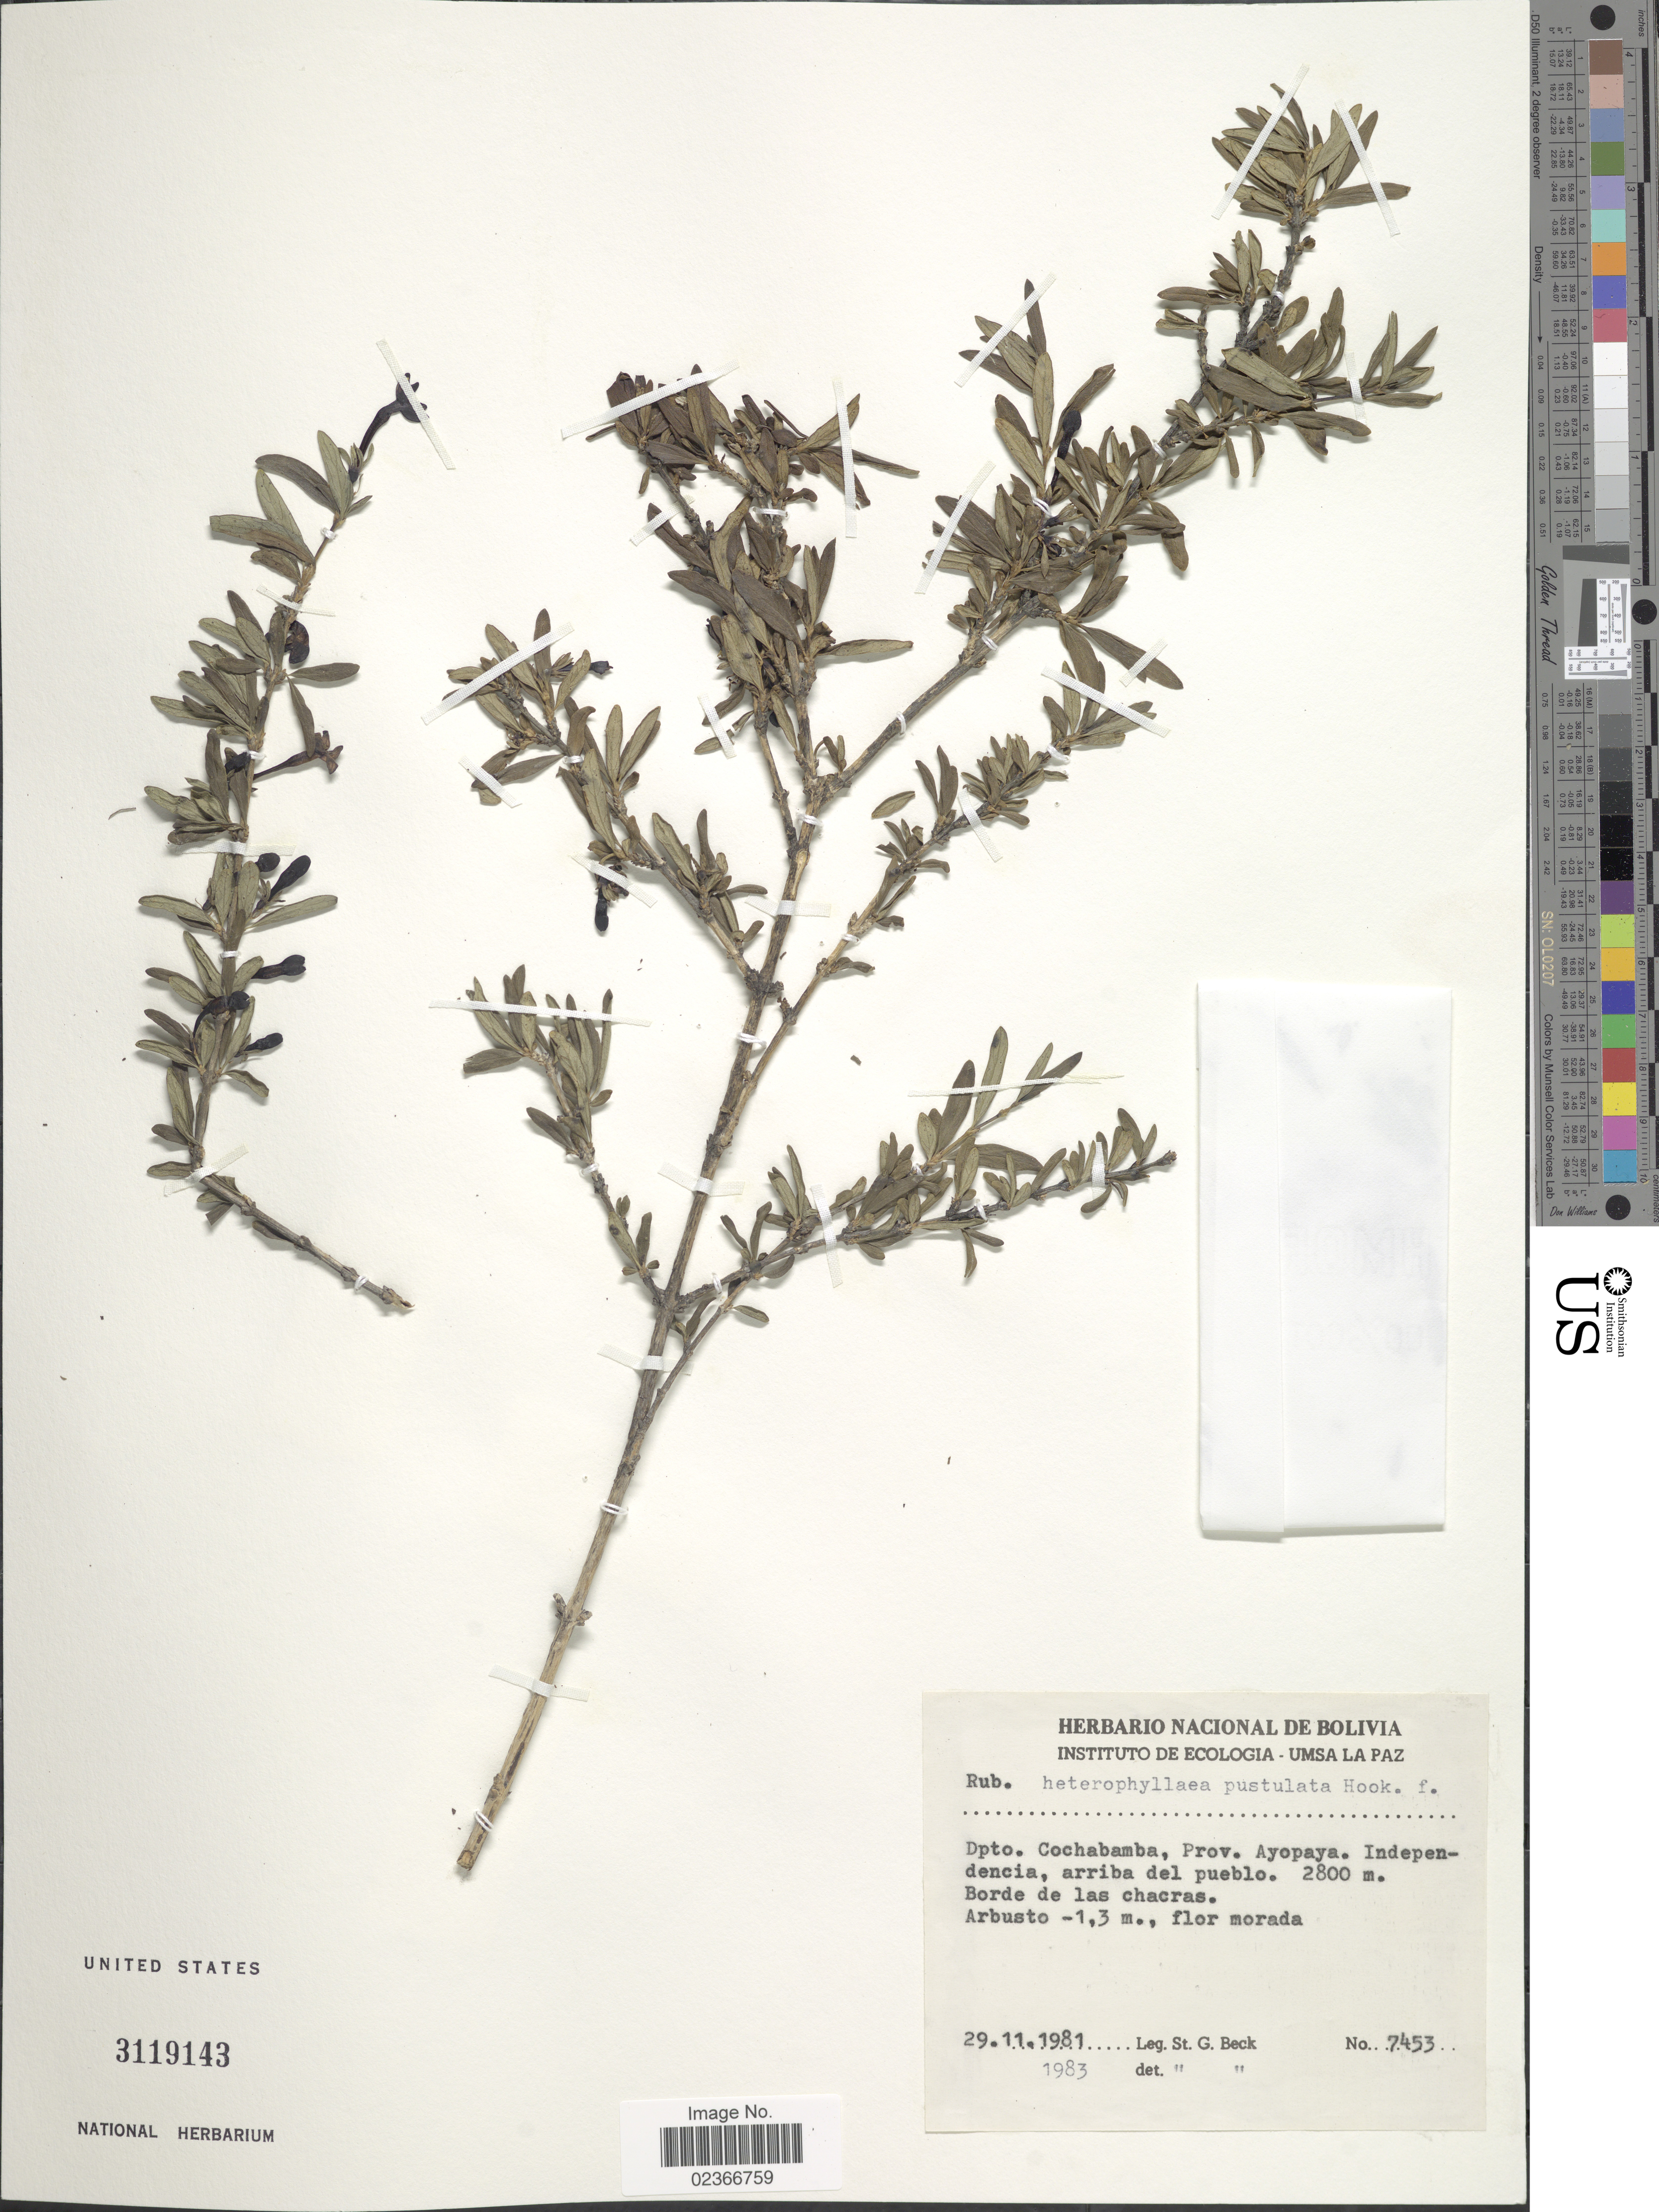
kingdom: Plantae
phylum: Tracheophyta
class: Magnoliopsida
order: Gentianales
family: Rubiaceae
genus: Heterophyllaea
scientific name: Heterophyllaea pustulata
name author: Hook. f.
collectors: S. G. Beck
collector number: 7453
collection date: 1981-11-29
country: Bolivia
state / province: Cochabamba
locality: Dpto. Cochabamba, Prov. Ayopaya. Independencia, arriba del pueblo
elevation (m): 2800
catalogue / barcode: US 3119143